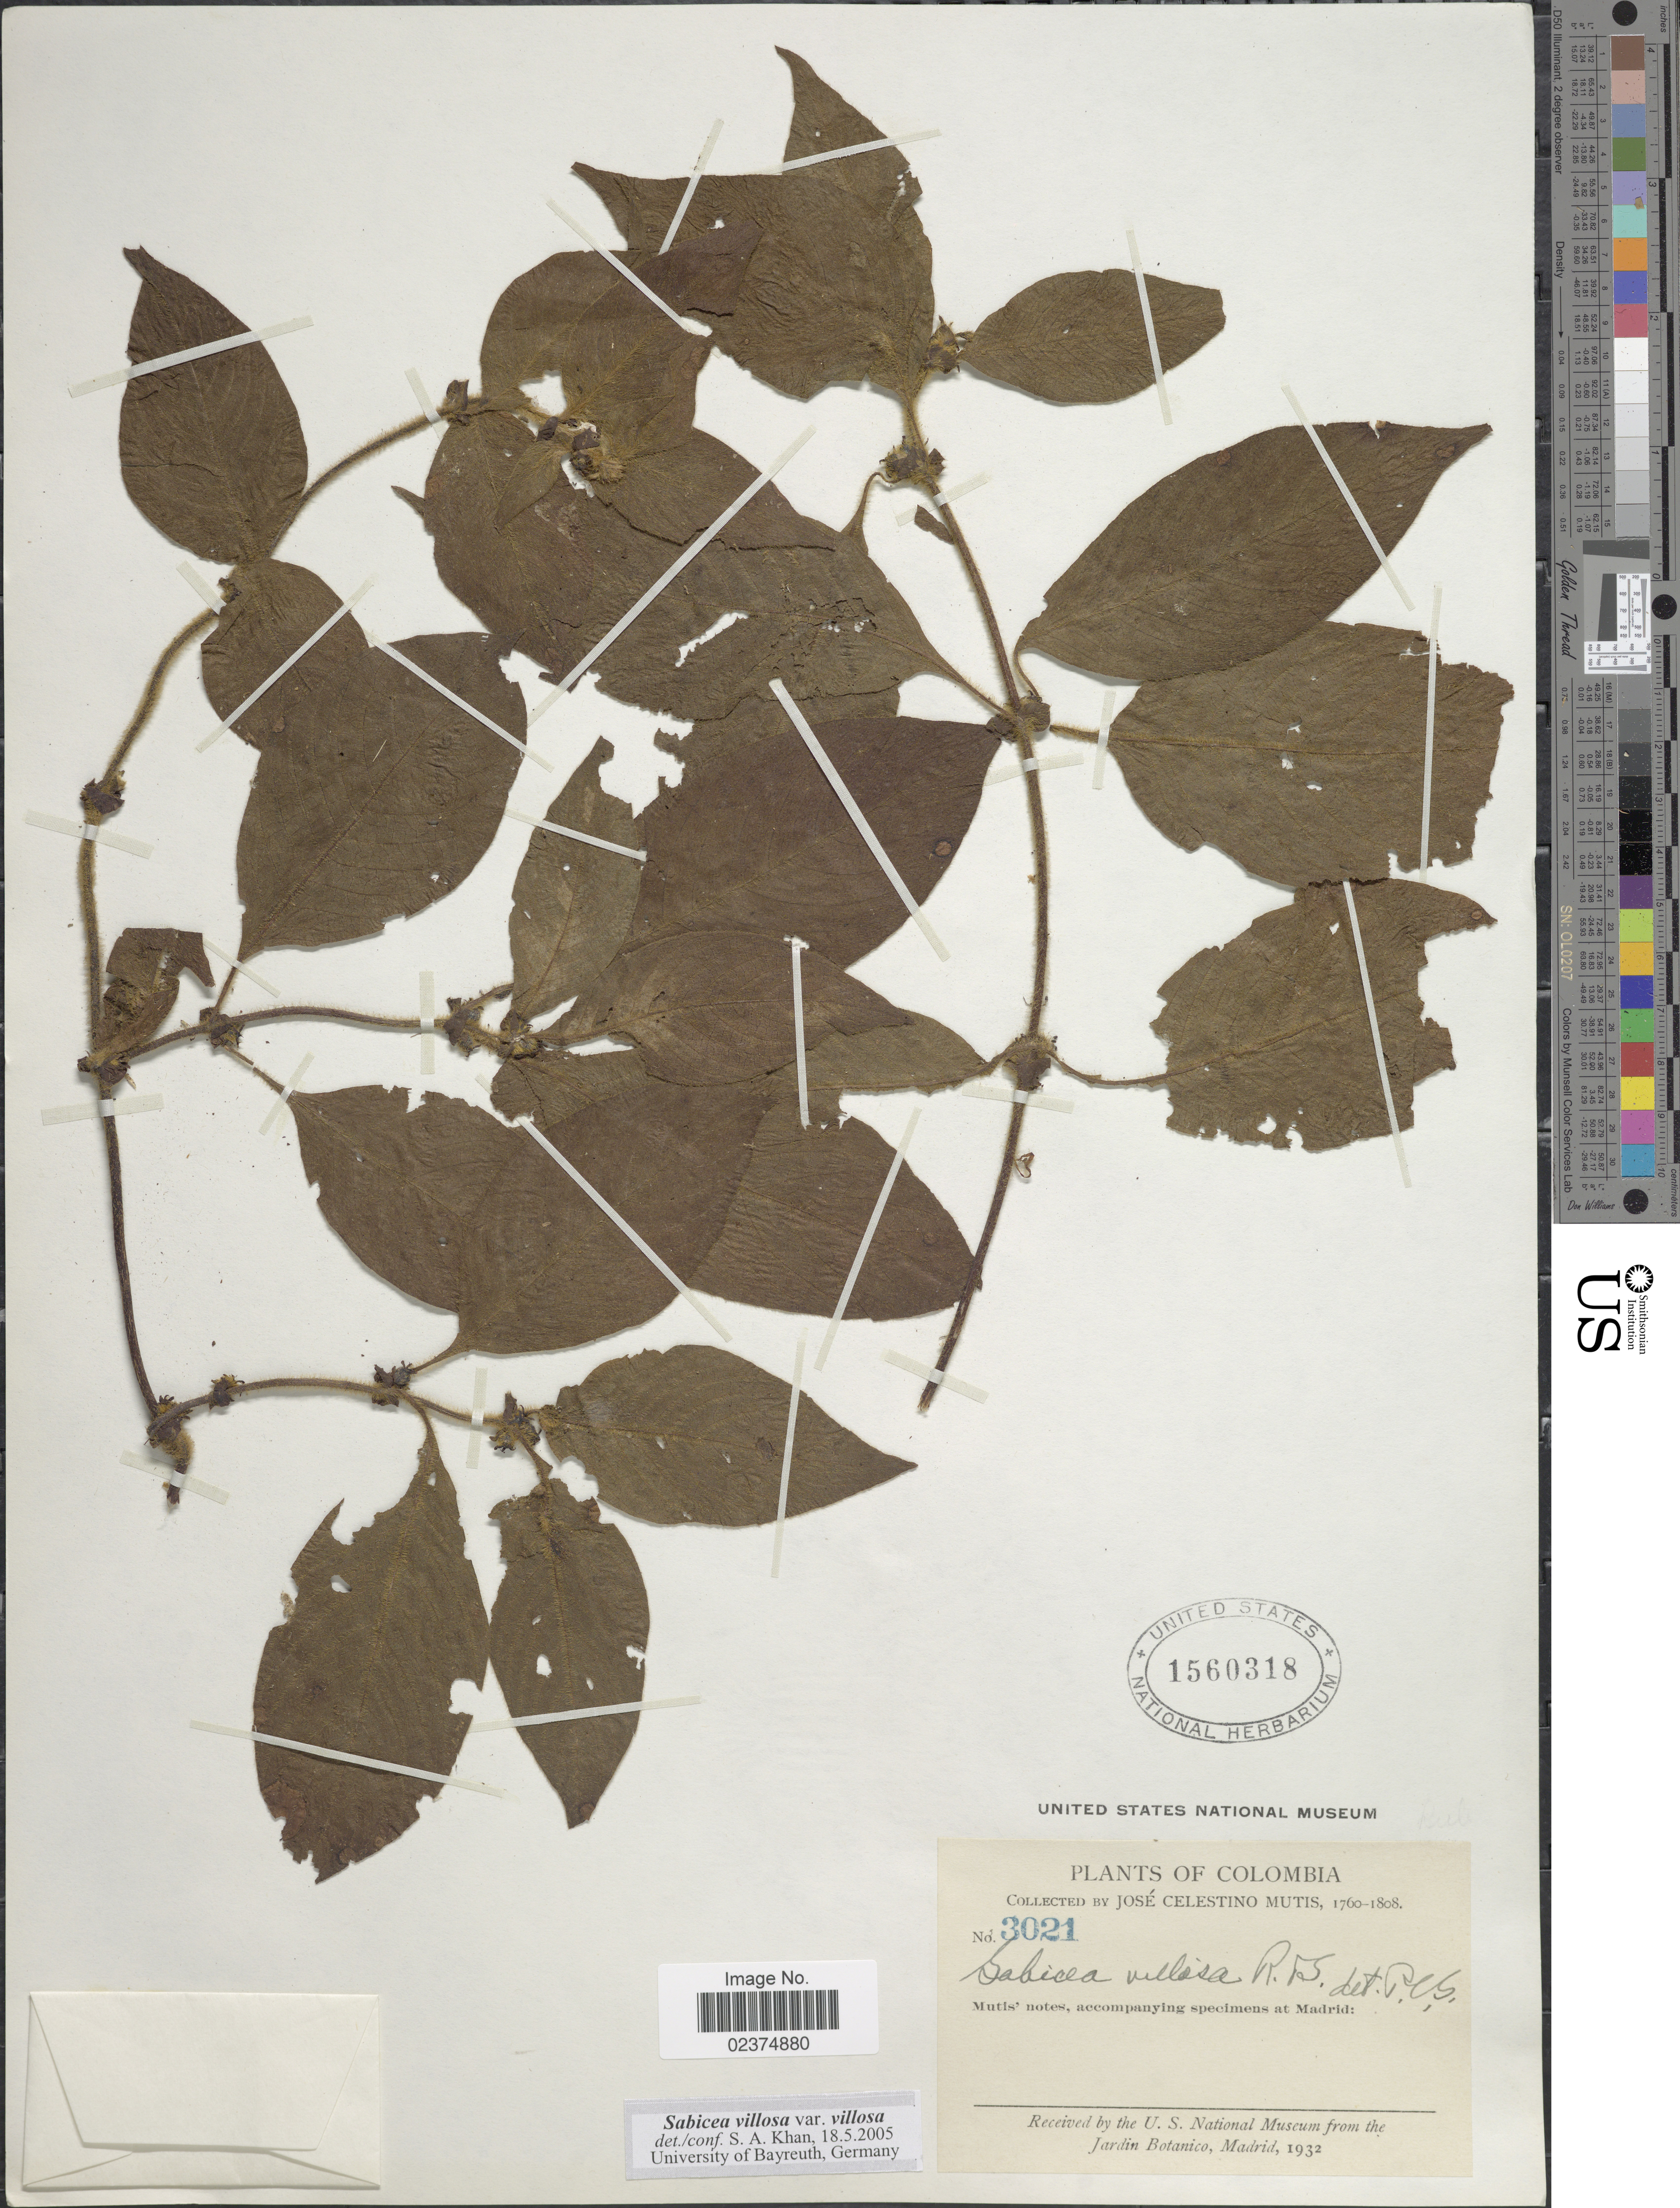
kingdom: Plantae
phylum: Tracheophyta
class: Magnoliopsida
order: Gentianales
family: Rubiaceae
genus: Sabicea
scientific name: Sabicea villosa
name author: Willd. ex Roem. & Schult.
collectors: J. C. B. Mutis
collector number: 3021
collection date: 1760/1808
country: Colombia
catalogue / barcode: US 1560318